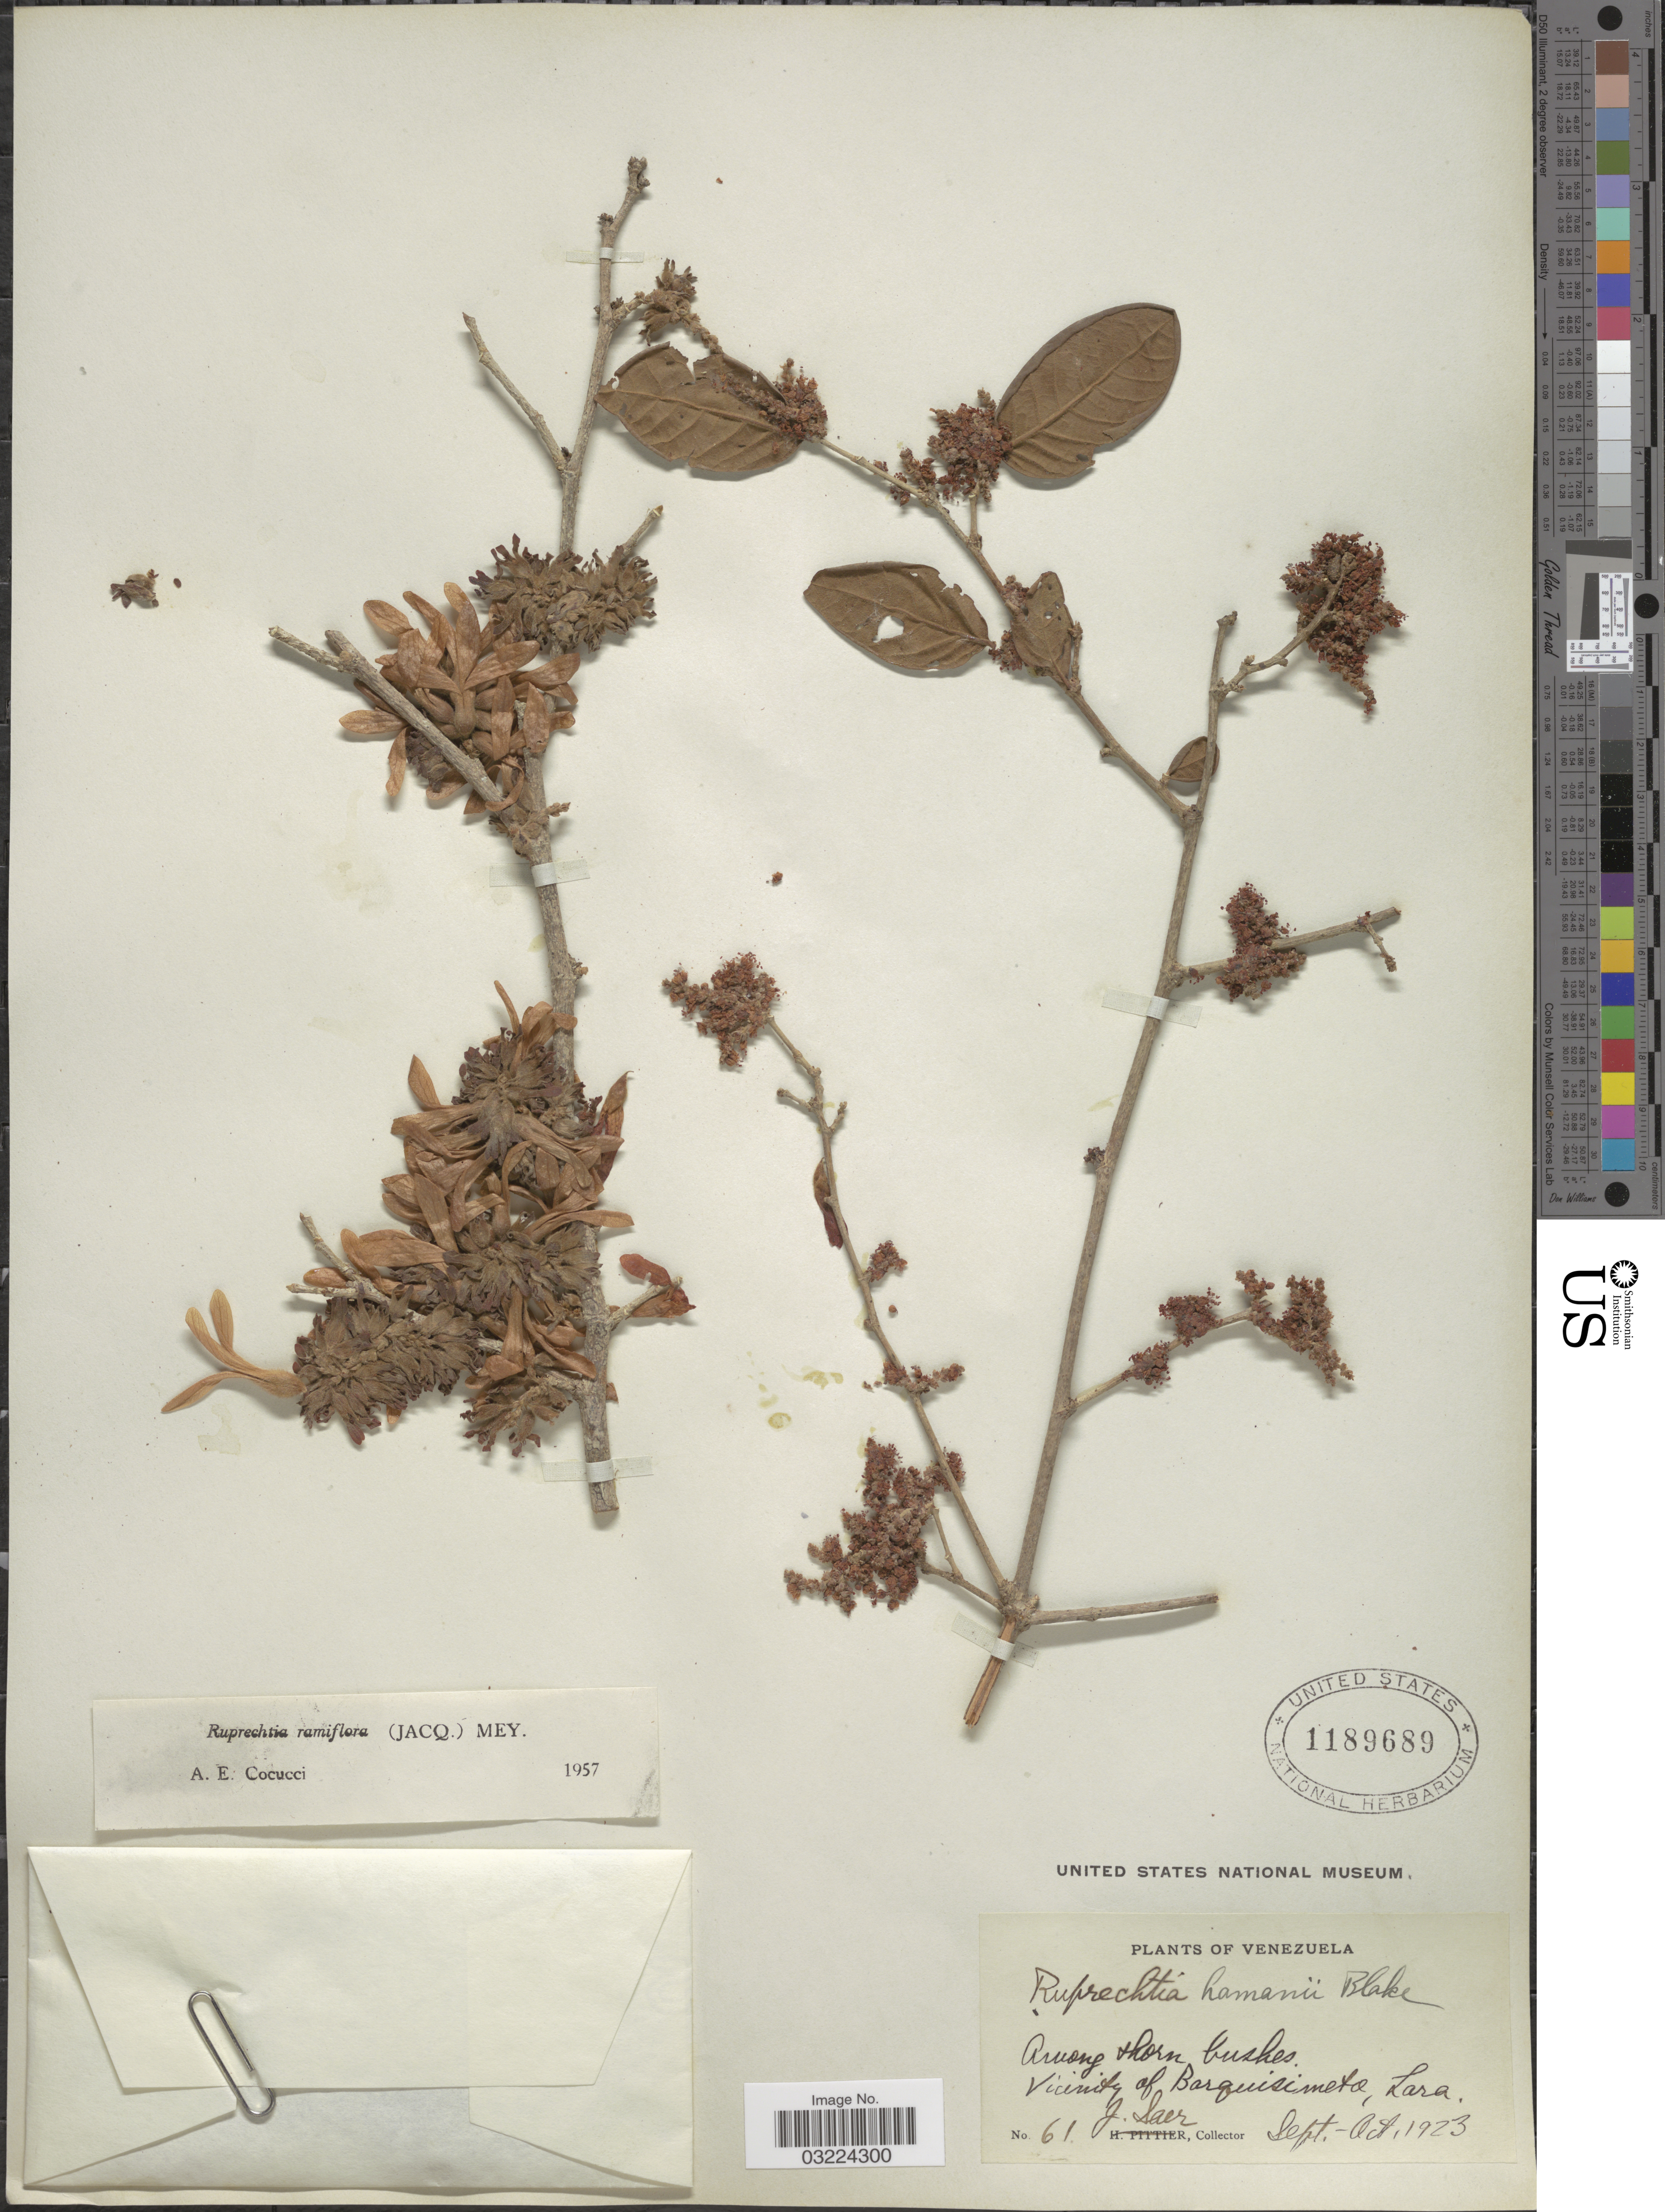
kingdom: Plantae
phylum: Tracheophyta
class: Magnoliopsida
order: Caryophyllales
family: Polygonaceae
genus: Ruprechtia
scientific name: Ruprechtia ramiflora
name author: (Jacq.) C.A. Mey.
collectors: J. Saer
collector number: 61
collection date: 1923-09/1923-10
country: Venezuela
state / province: Lara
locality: Vicinity of Barquisimeto.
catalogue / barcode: US 1189689